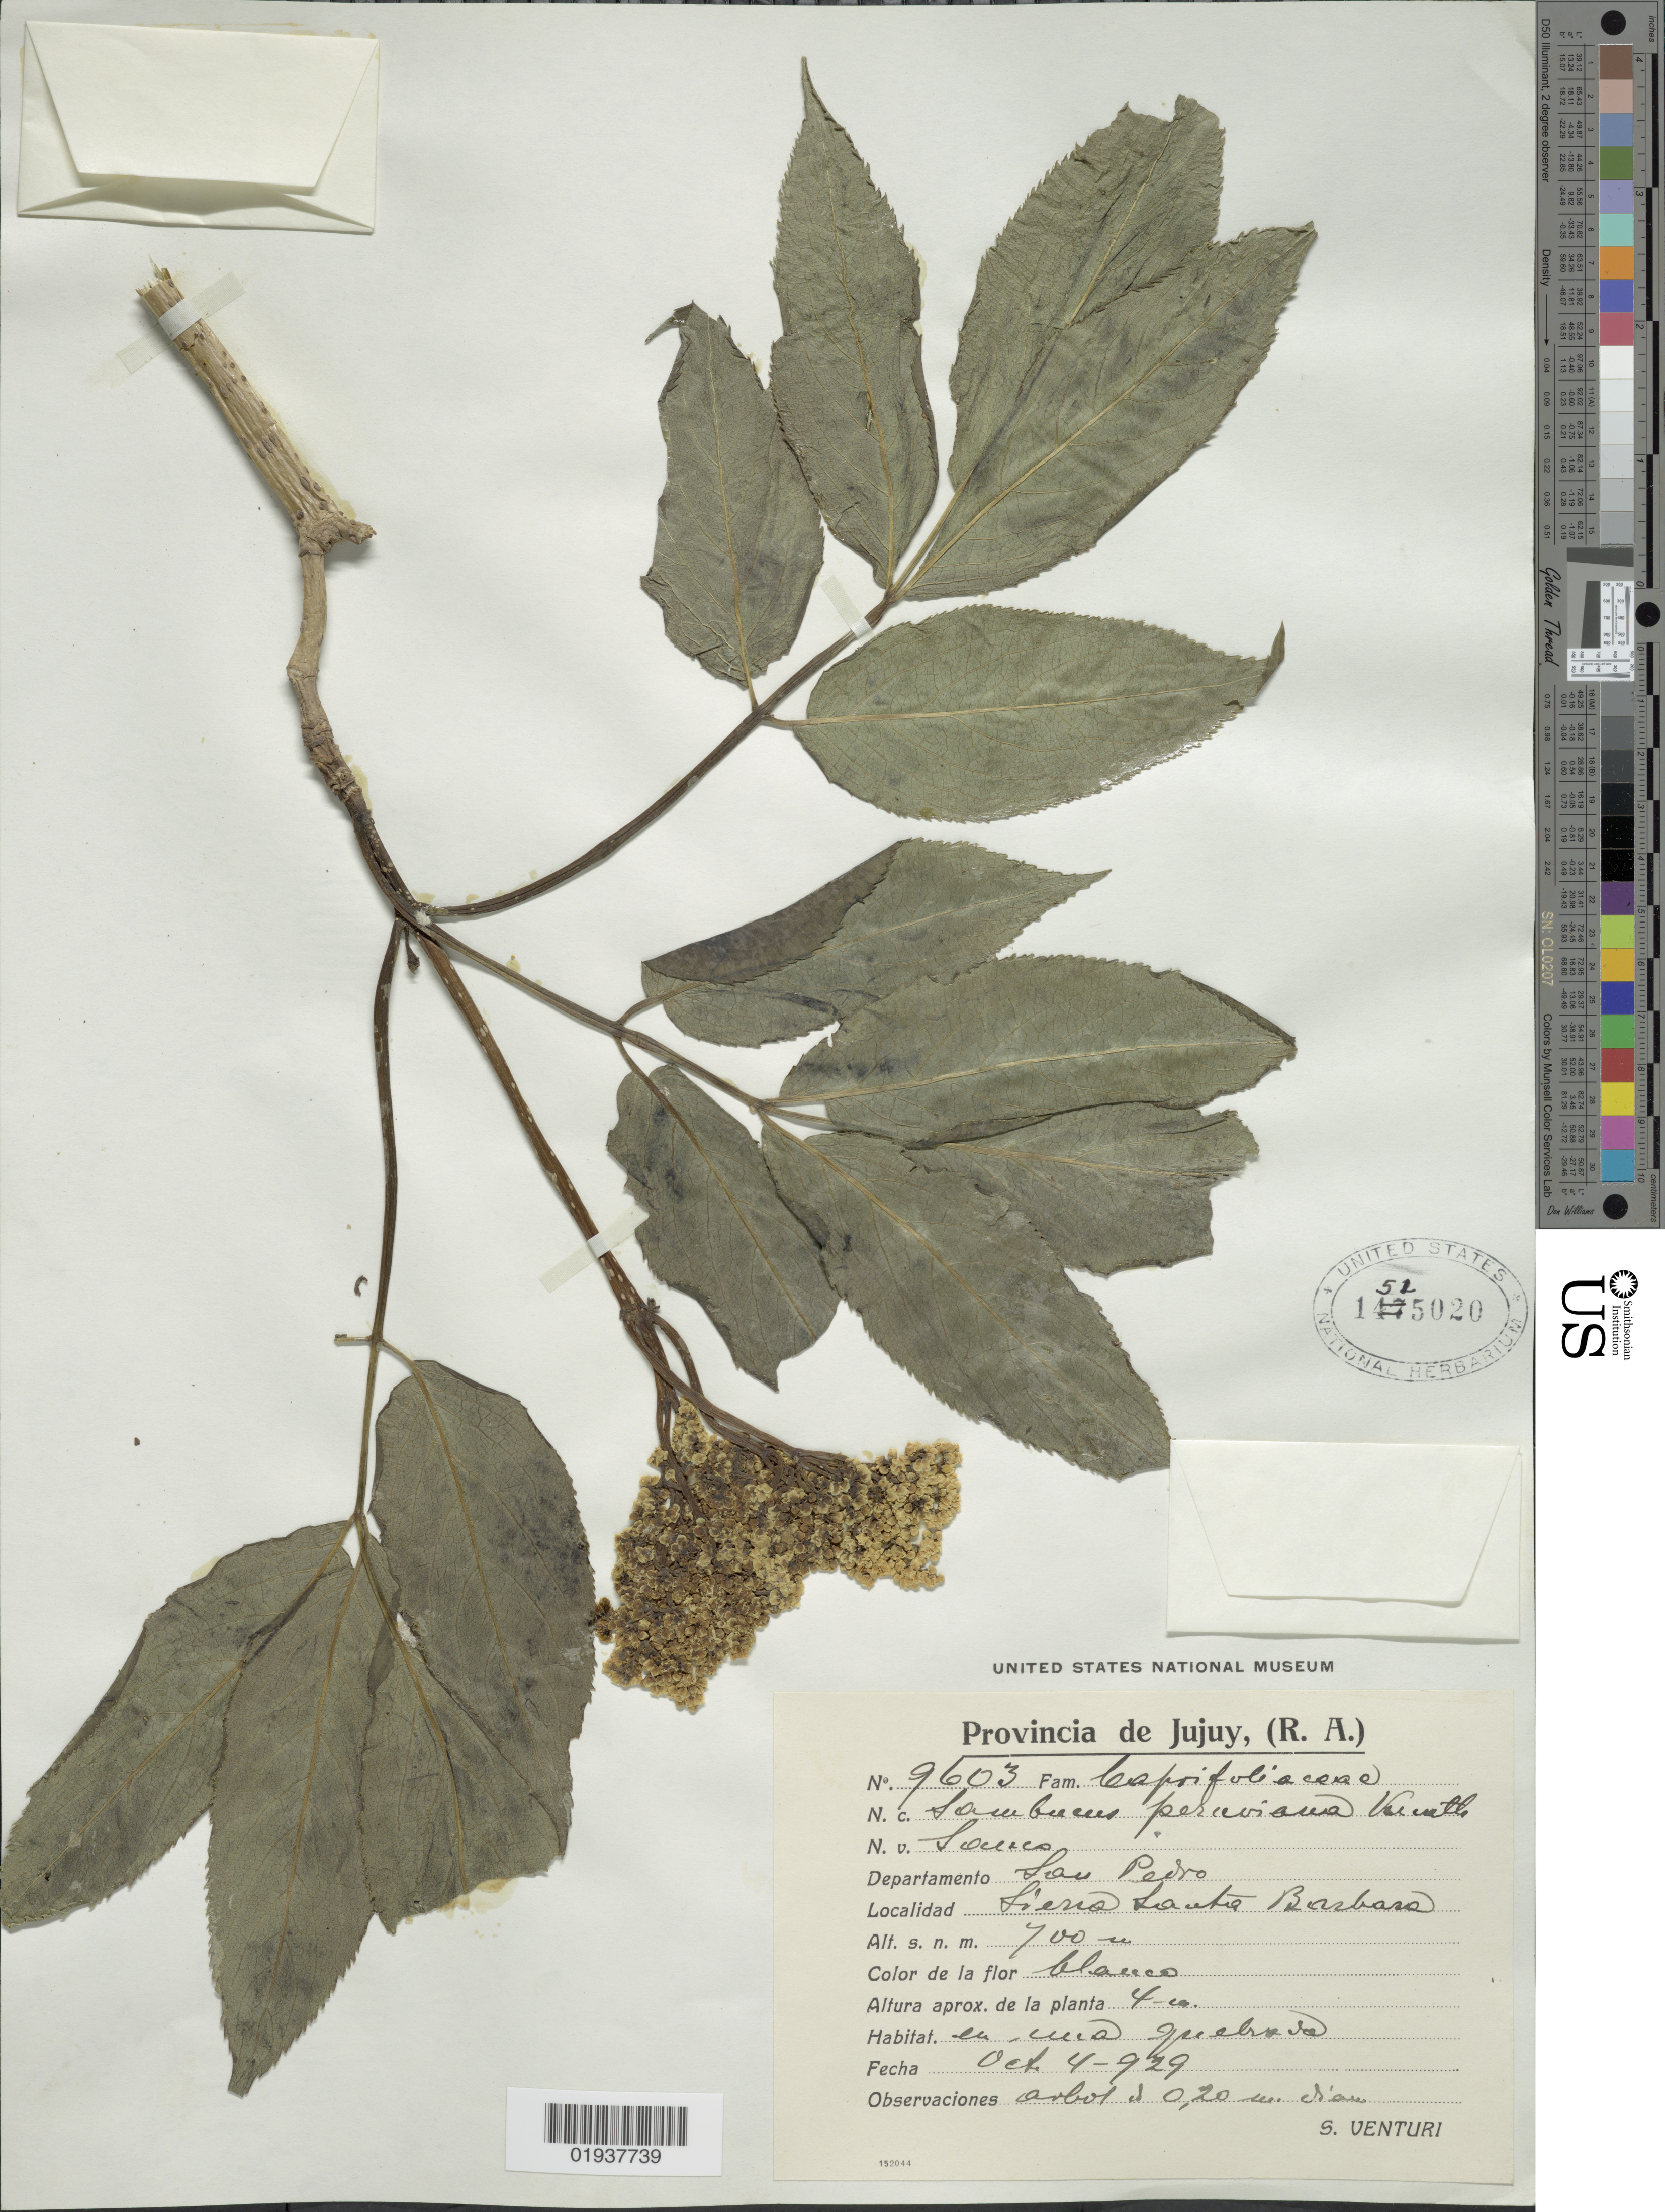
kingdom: Plantae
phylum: Tracheophyta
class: Magnoliopsida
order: Dipsacales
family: Viburnaceae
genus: Sambucus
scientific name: Sambucus peruviana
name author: Kunth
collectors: S. Venturi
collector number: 9603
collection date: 1929-10-04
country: Argentina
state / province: Jujuy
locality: (R. A.). Departamento San Pedro. Sierra Santa Barbara.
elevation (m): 700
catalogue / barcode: US 1525020